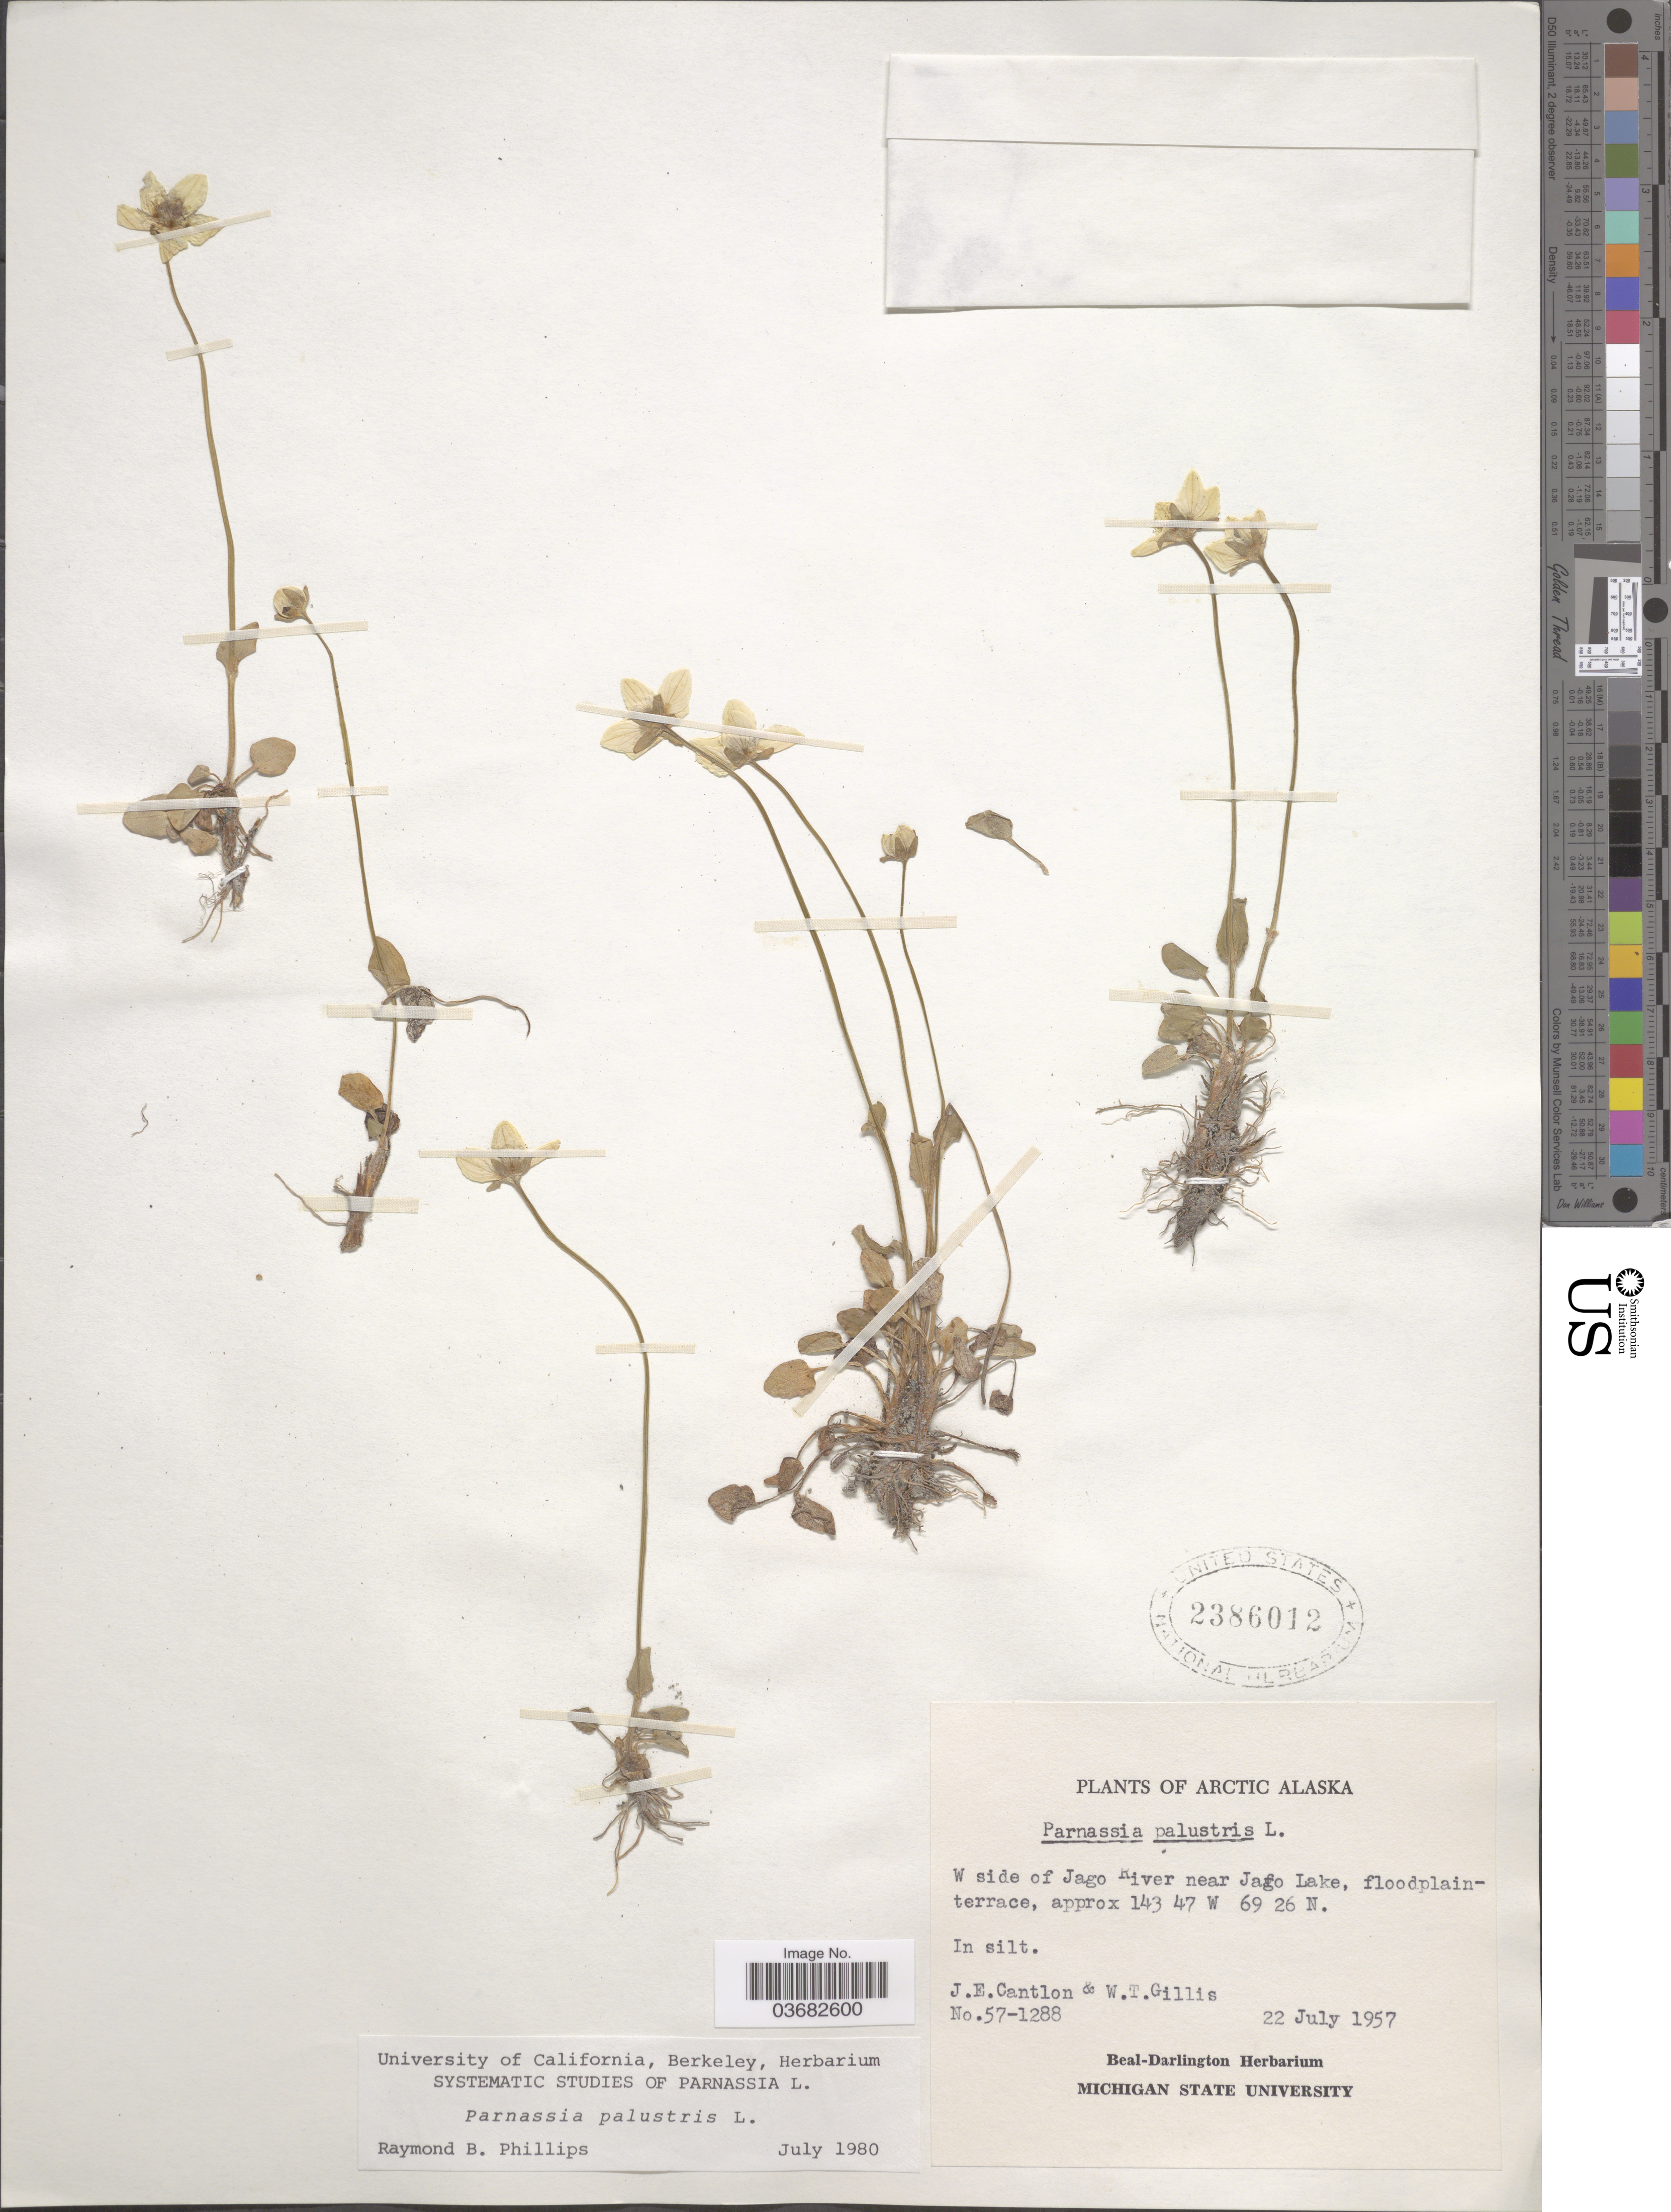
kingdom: Plantae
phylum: Tracheophyta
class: Magnoliopsida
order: Celastrales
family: Parnassiaceae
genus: Parnassia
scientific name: Parnassia palustris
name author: L.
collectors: J. Cantlon & W. T. Gillis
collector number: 57-1288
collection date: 1957-07-22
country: United States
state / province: Alaska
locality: Arctic Alaska. W side of Jago River near Jago Lake, floodplain-terrace.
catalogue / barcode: US 2386012